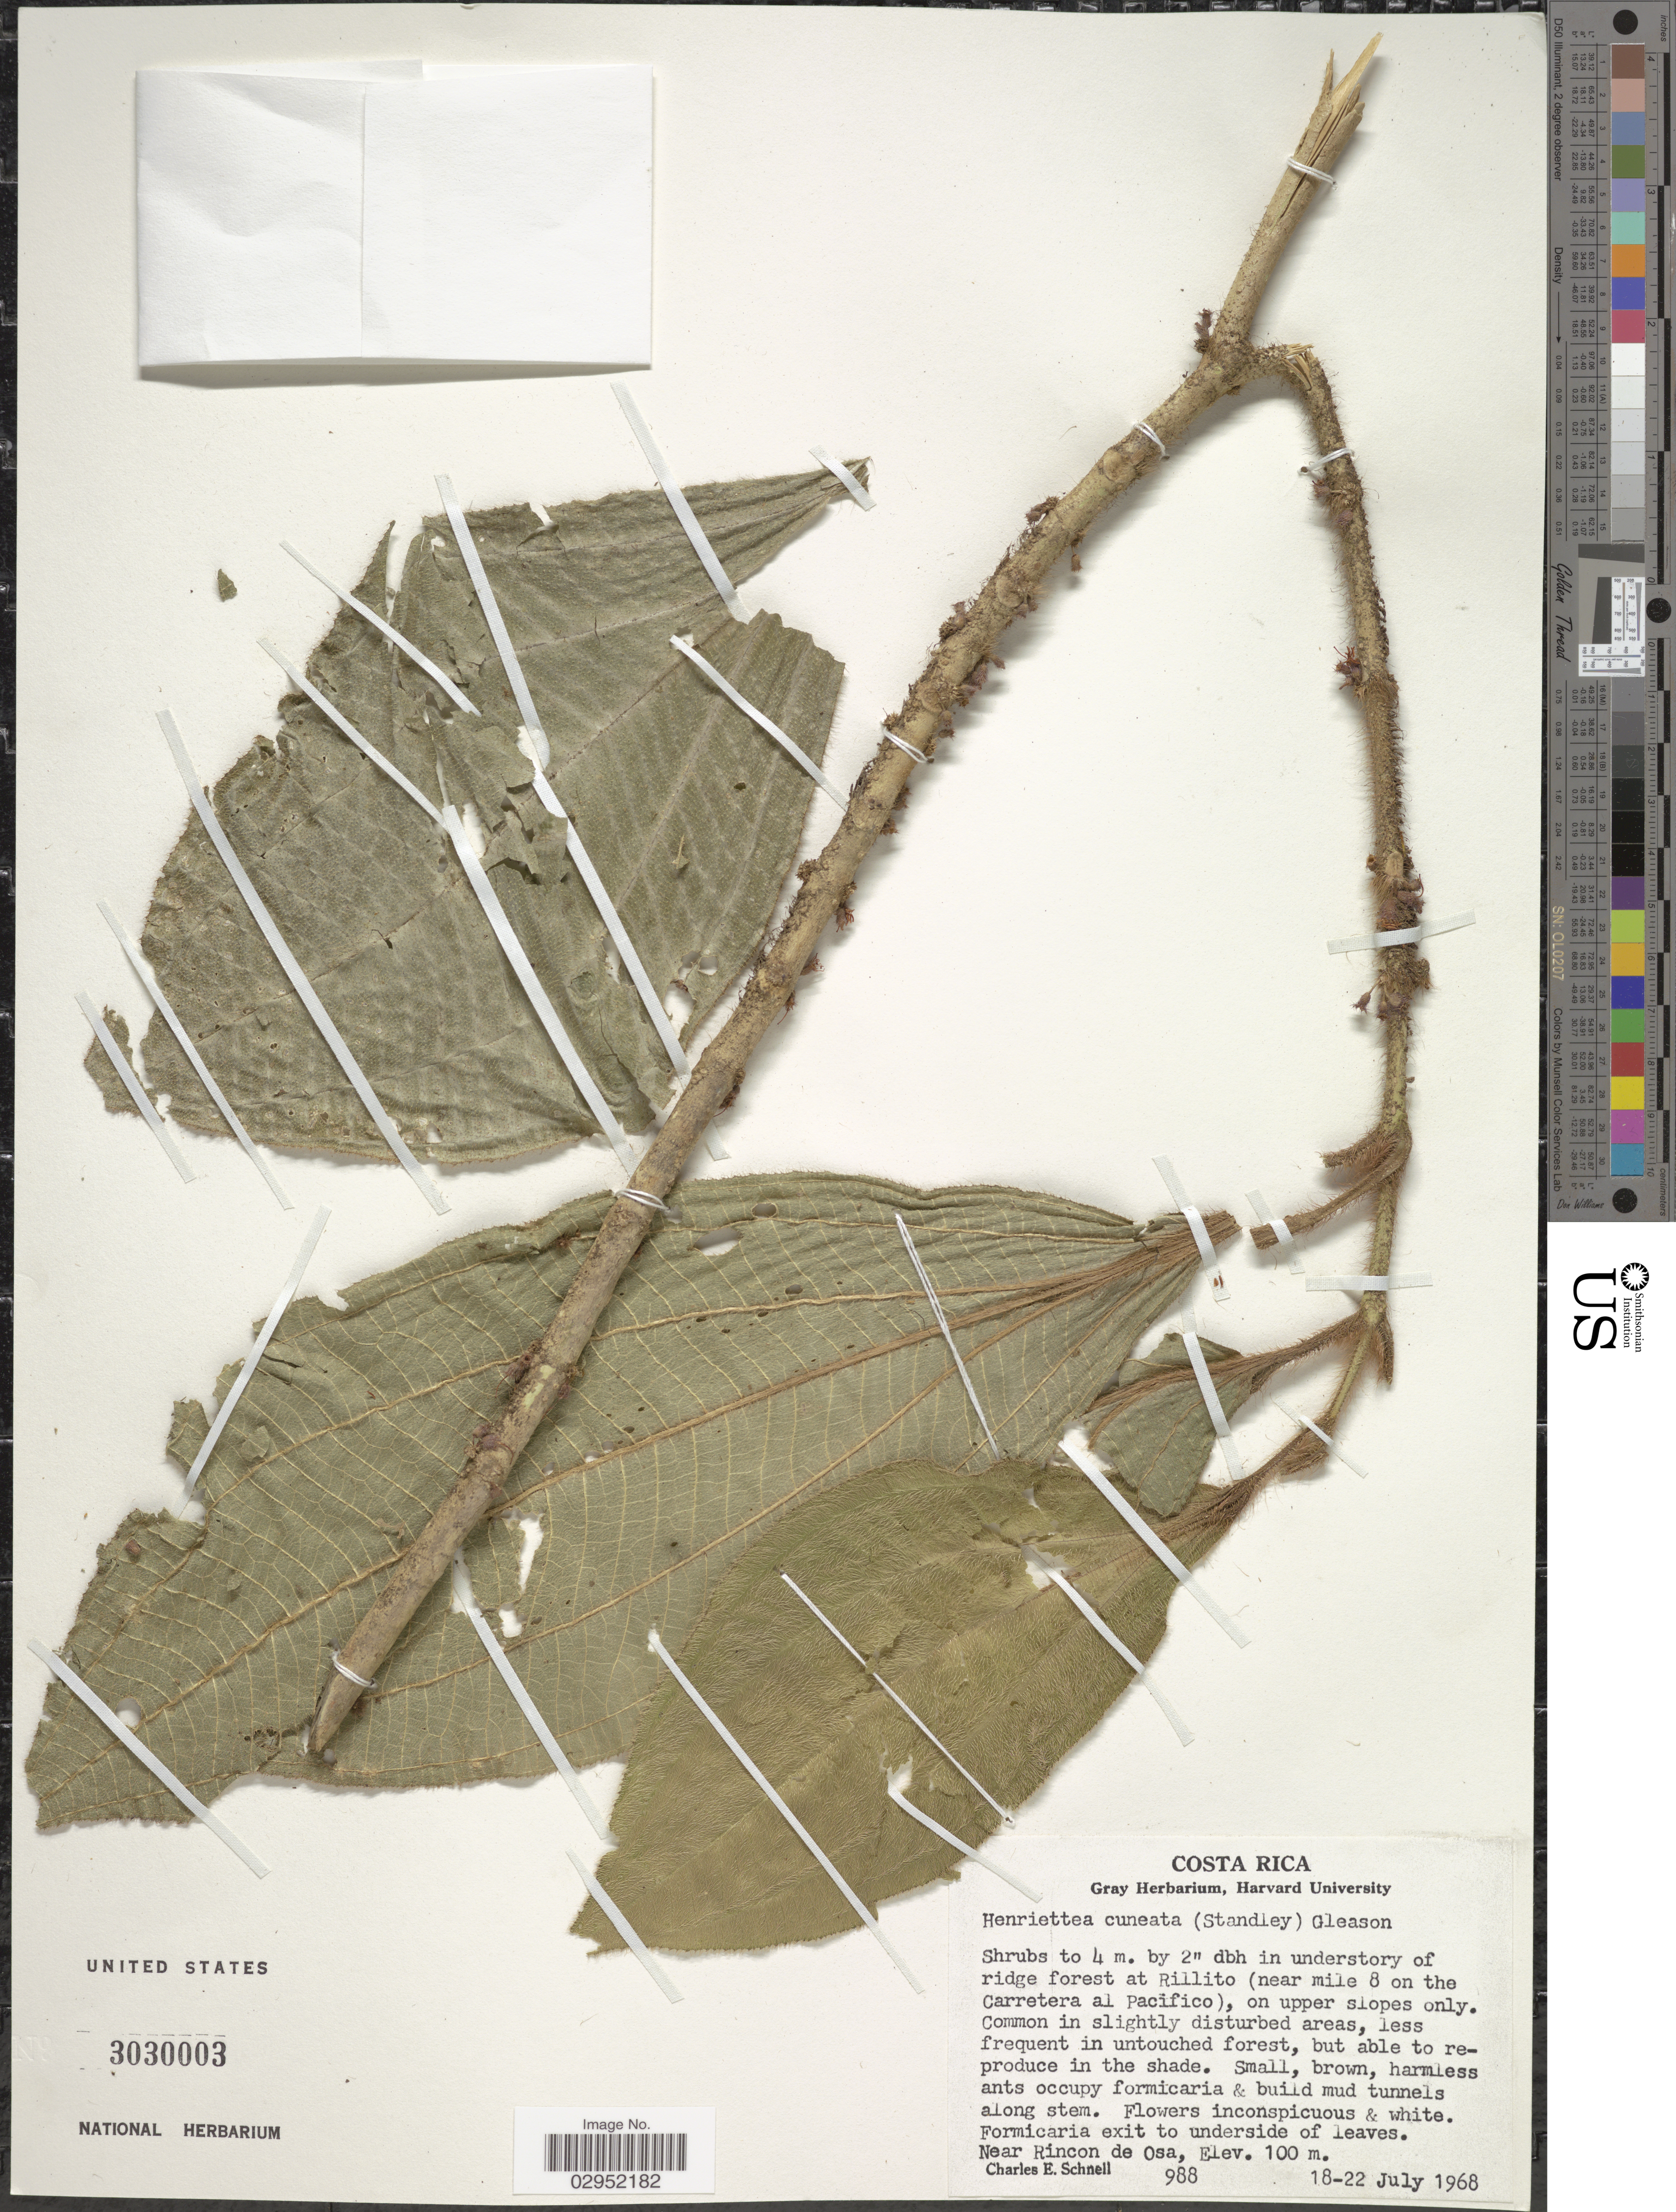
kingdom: Plantae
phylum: Tracheophyta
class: Magnoliopsida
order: Myrtales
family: Melastomataceae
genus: Henriettea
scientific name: Henriettea cuneata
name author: (Standl.) L.O. Williams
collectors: C. Schnell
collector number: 988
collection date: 1968-07-18/1968-07-22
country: Costa Rica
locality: Ridge forest of Rillito (near mile 8 on the Carretera al Pacifico), on upper slopes only. Near Rincon de Osa.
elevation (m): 100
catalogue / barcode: US 3030003